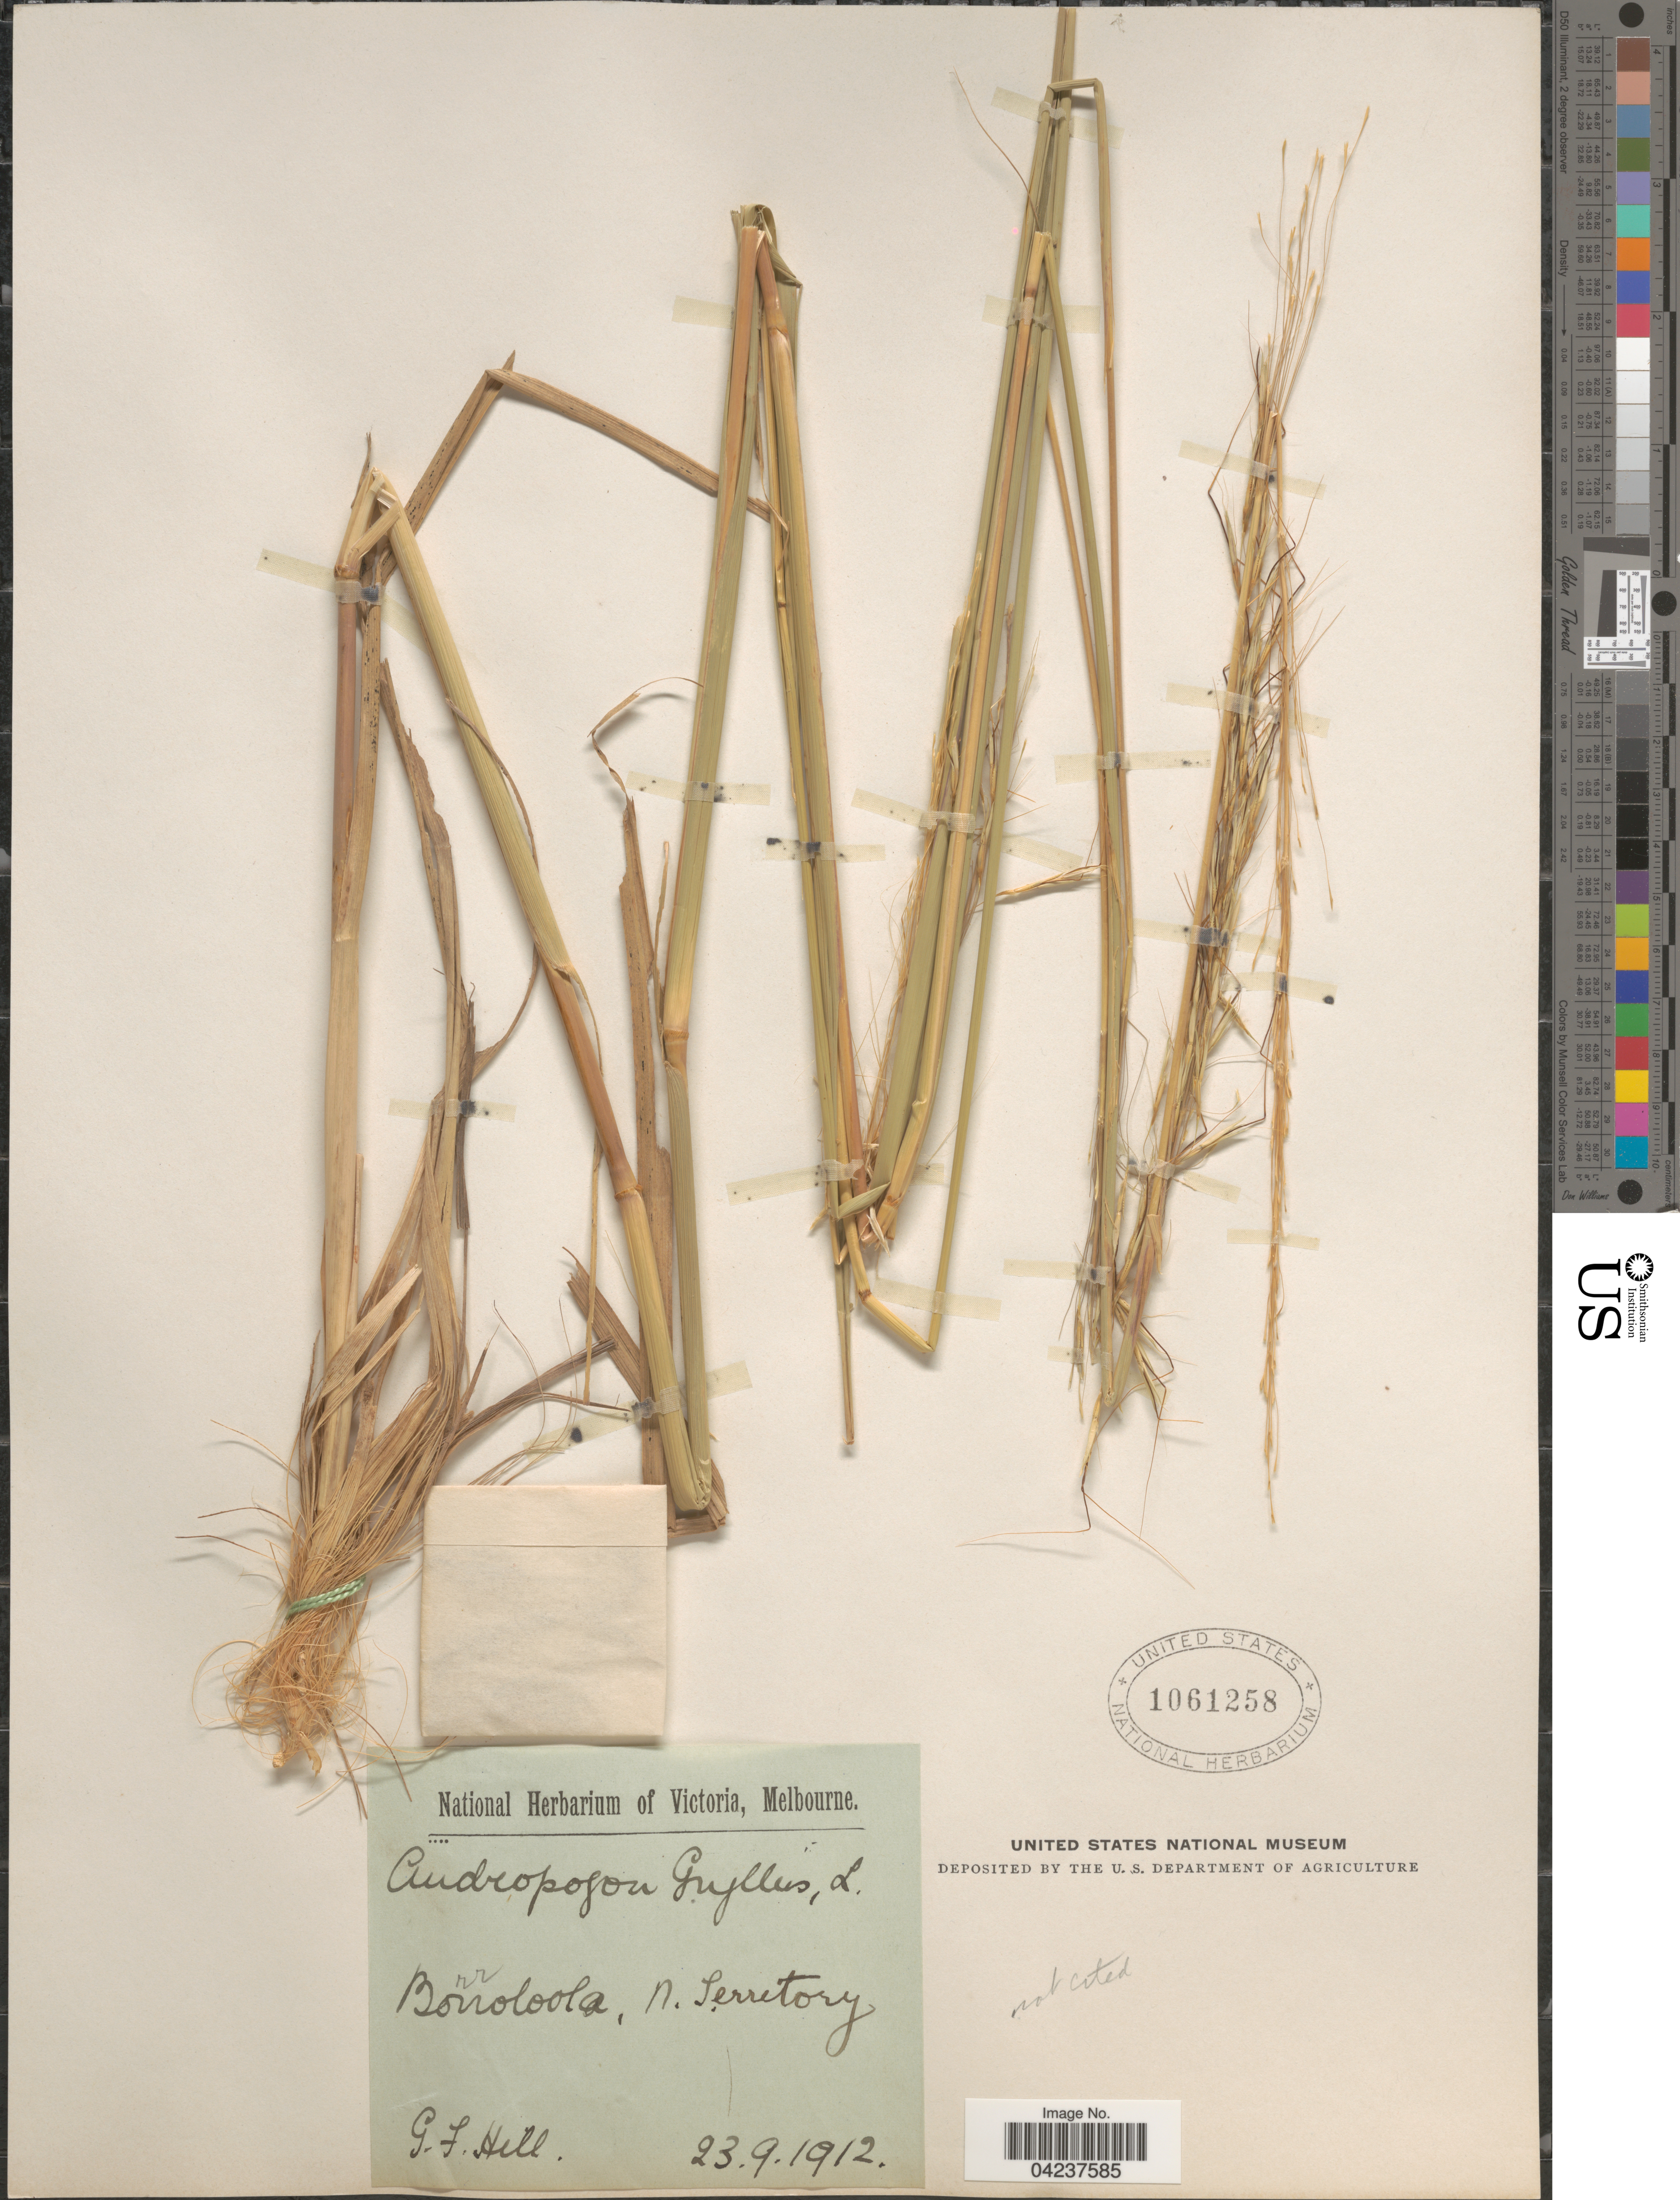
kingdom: Plantae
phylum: Tracheophyta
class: Liliopsida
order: Poales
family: Poaceae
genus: Chrysopogon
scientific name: Chrysopogon fallax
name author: S.T. Blake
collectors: G. Hill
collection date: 1912-09-23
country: Australia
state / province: Northern Territory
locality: Borroloola, N. Territory.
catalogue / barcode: US 1061258